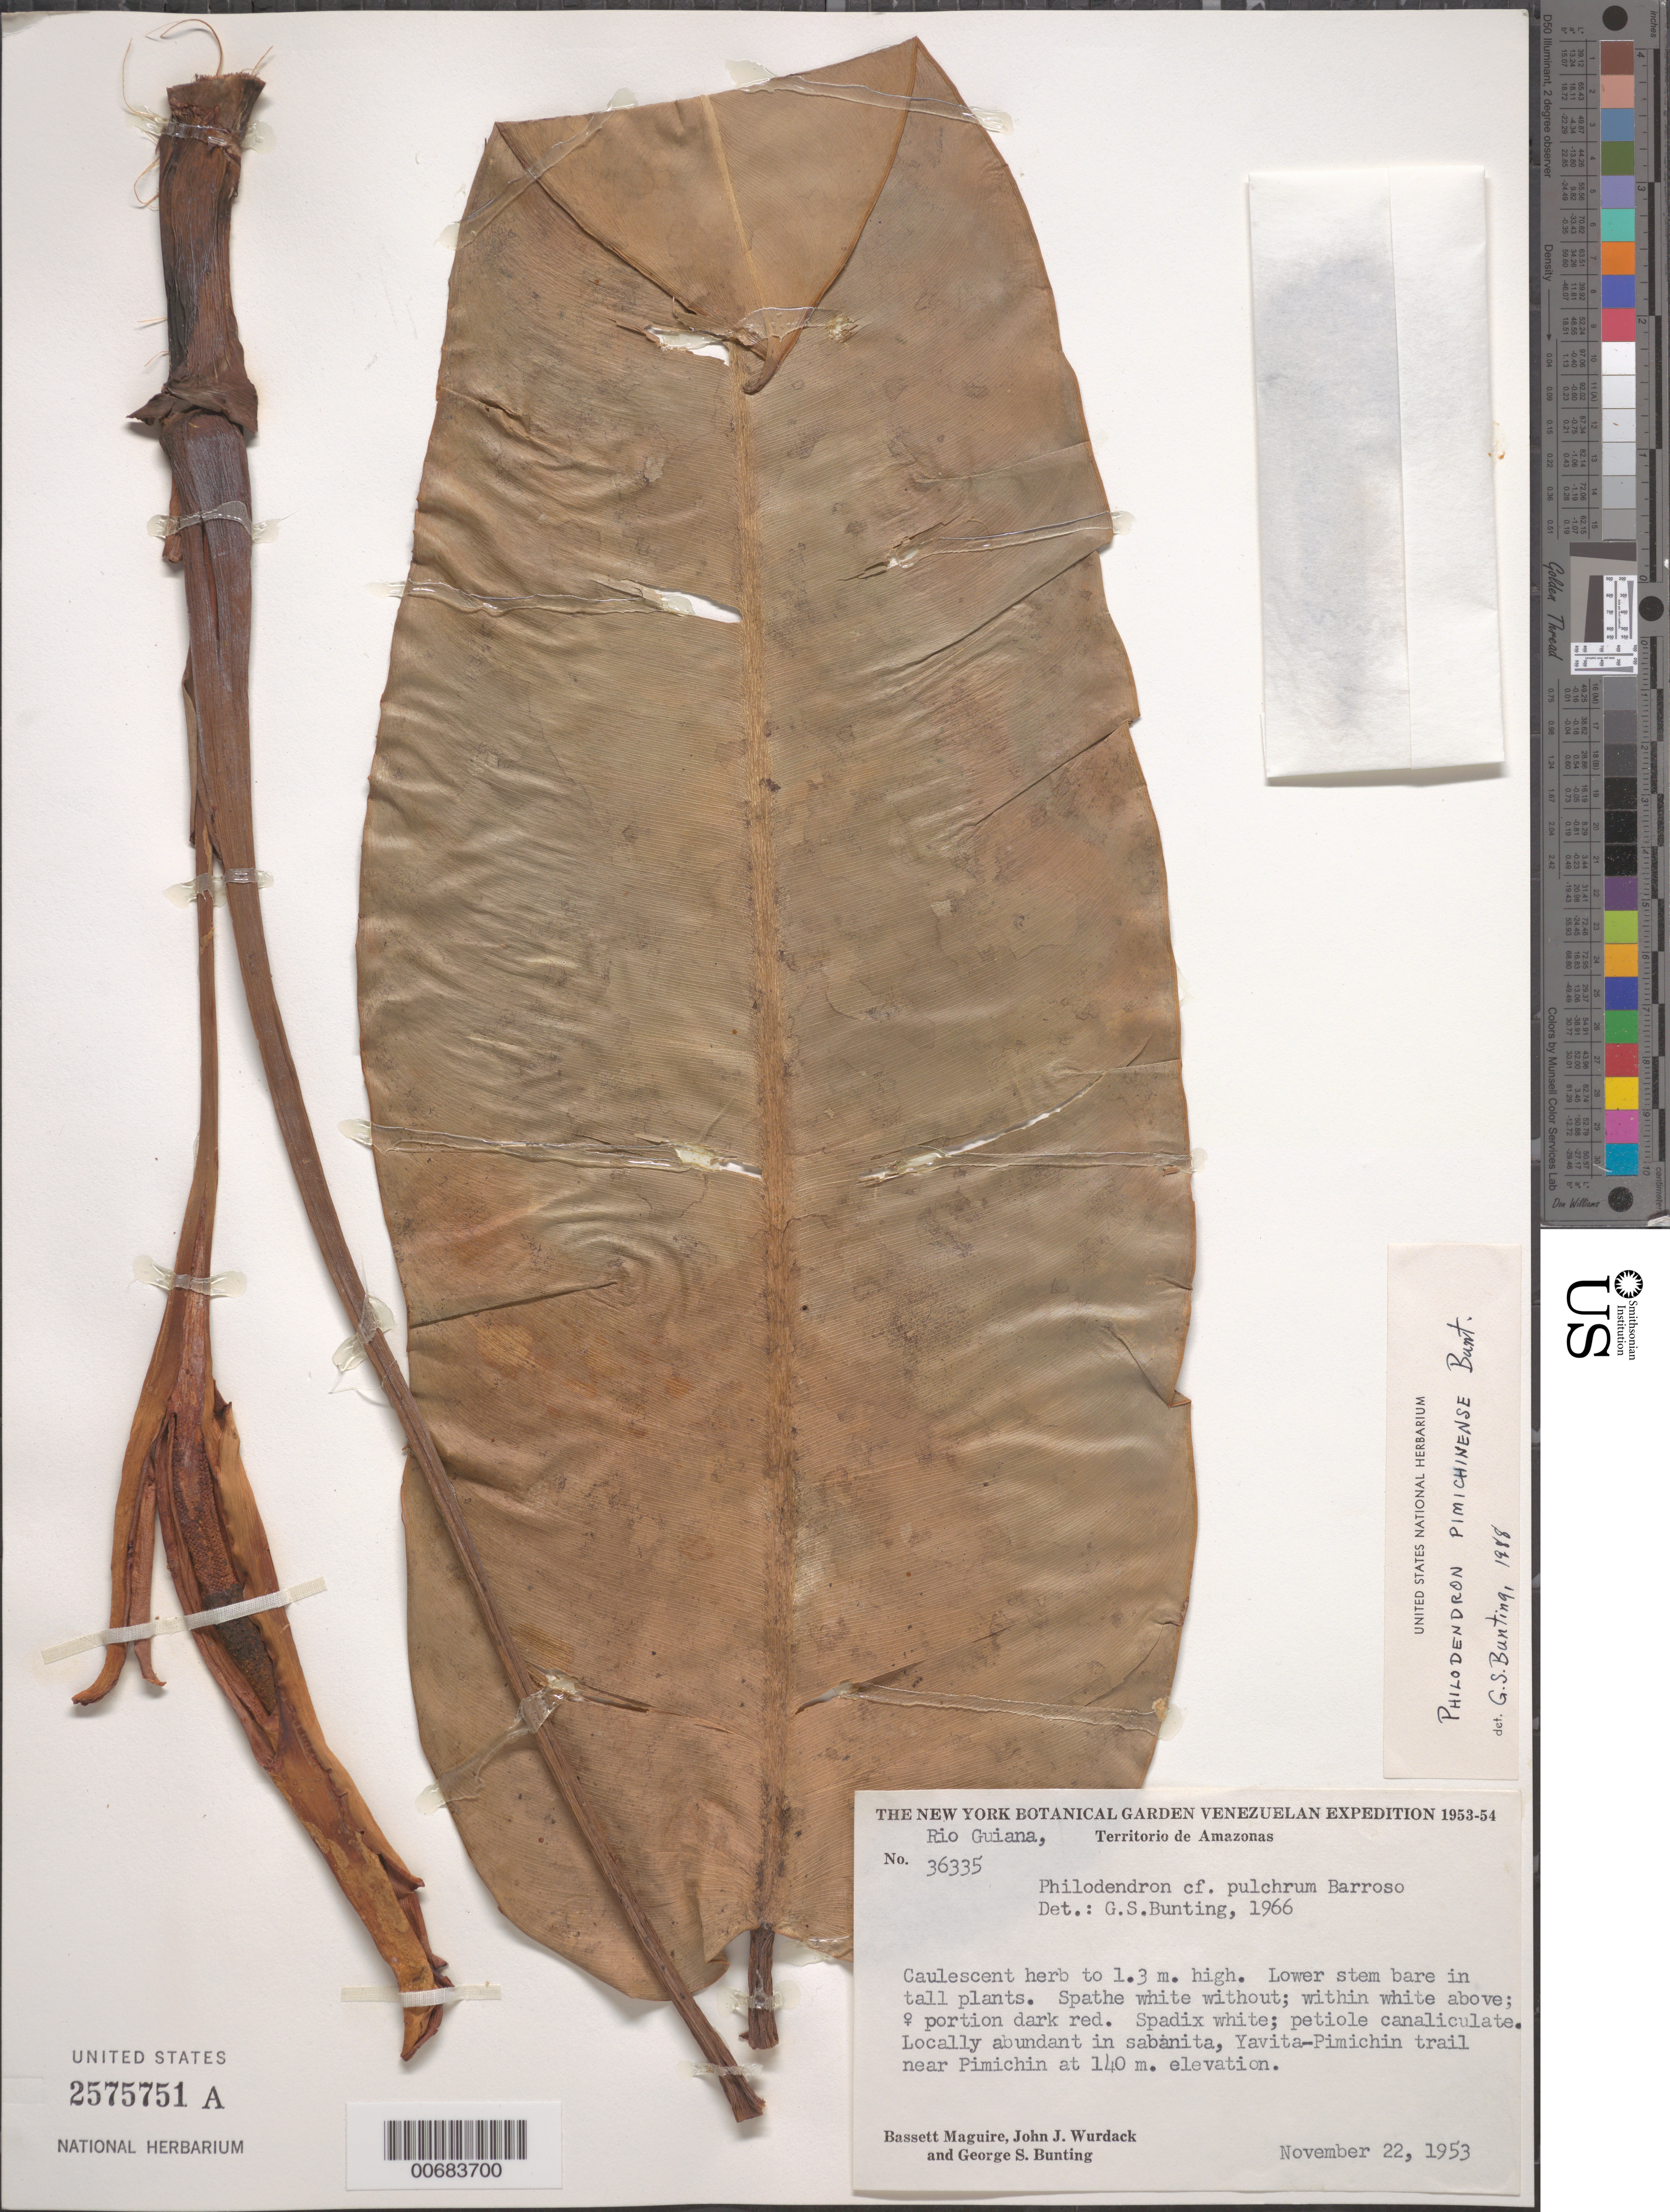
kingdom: Plantae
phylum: Tracheophyta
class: Liliopsida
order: Alismatales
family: Araceae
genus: Philodendron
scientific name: Philodendron pimichinense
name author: G.S. Bunting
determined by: Bunting, G. S.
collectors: B. Maguire, J. J. Wurdack & G. S. Bunting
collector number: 36335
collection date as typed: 22-Nov-53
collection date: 1953-11-22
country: Venezuela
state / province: Amazonas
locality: Yavita-Pimichin trail, near Pimichín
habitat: Sabanita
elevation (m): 120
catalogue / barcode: US 2575751A